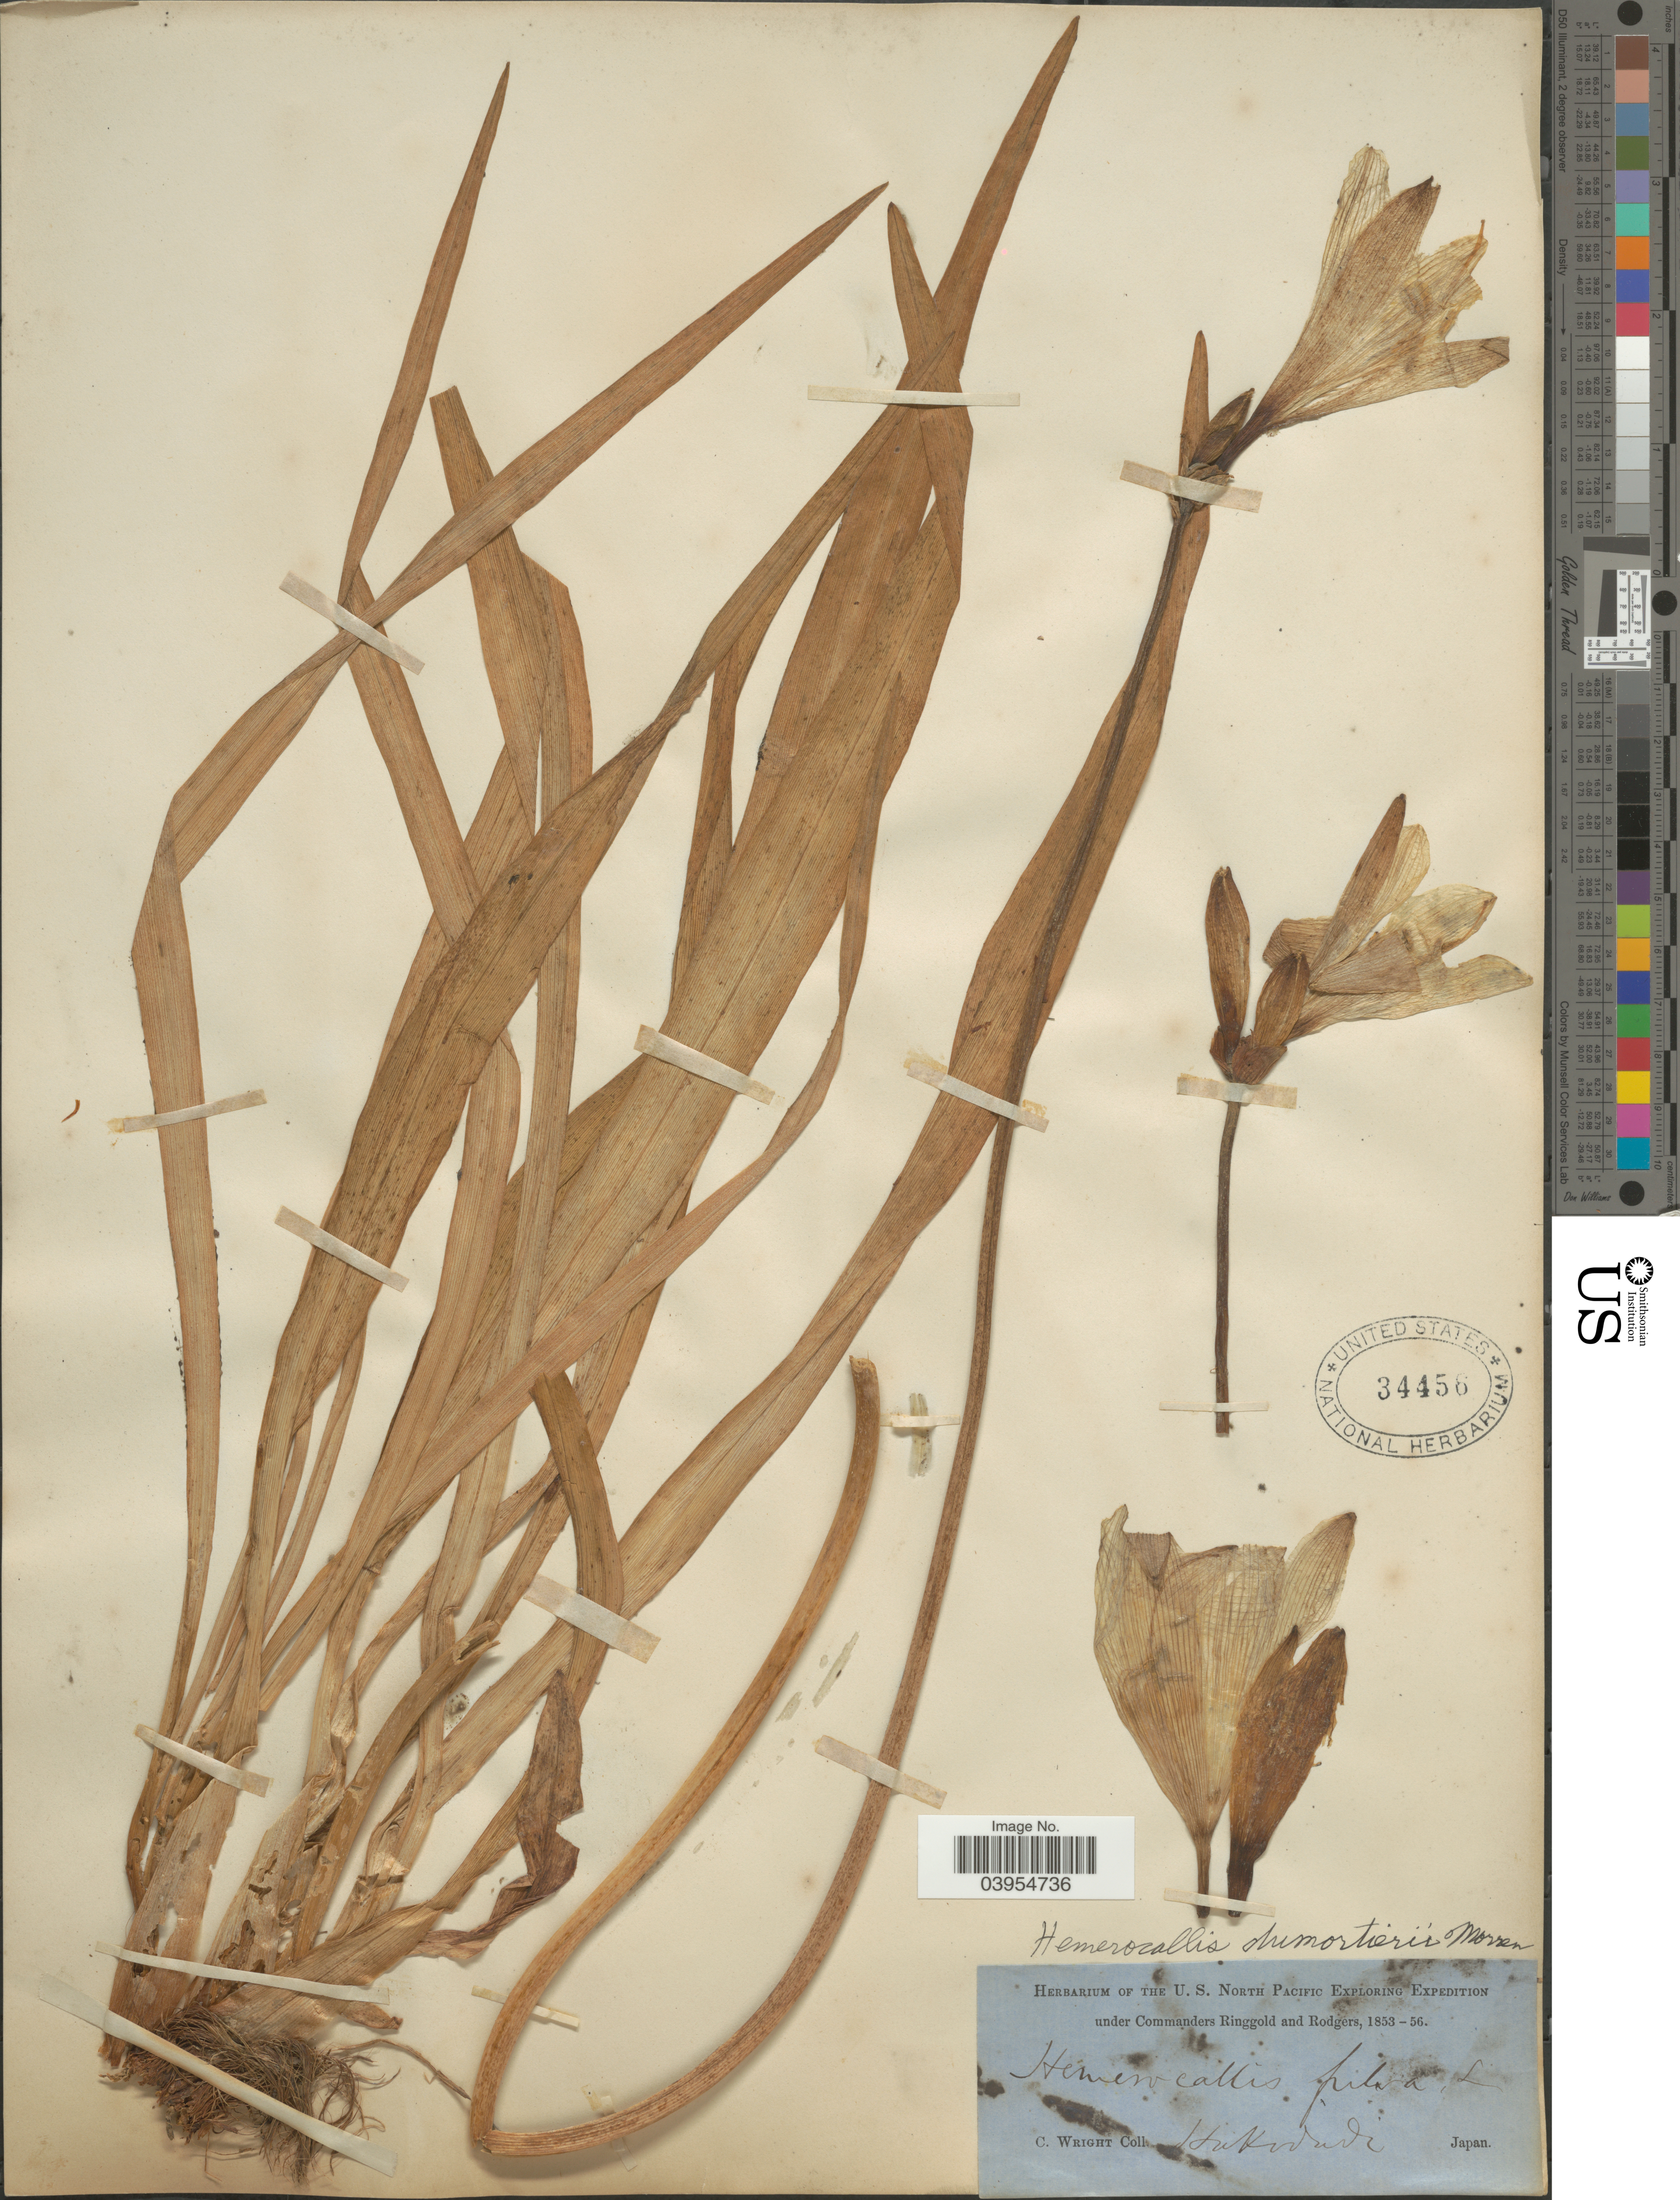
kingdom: Plantae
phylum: Tracheophyta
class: Liliopsida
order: Asparagales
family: Asphodelaceae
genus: Hemerocallis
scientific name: Hemerocallis dumortieri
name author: C. Morren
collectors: C. Wright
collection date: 1853/1856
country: Japan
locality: Hakodadi.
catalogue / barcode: US 34456